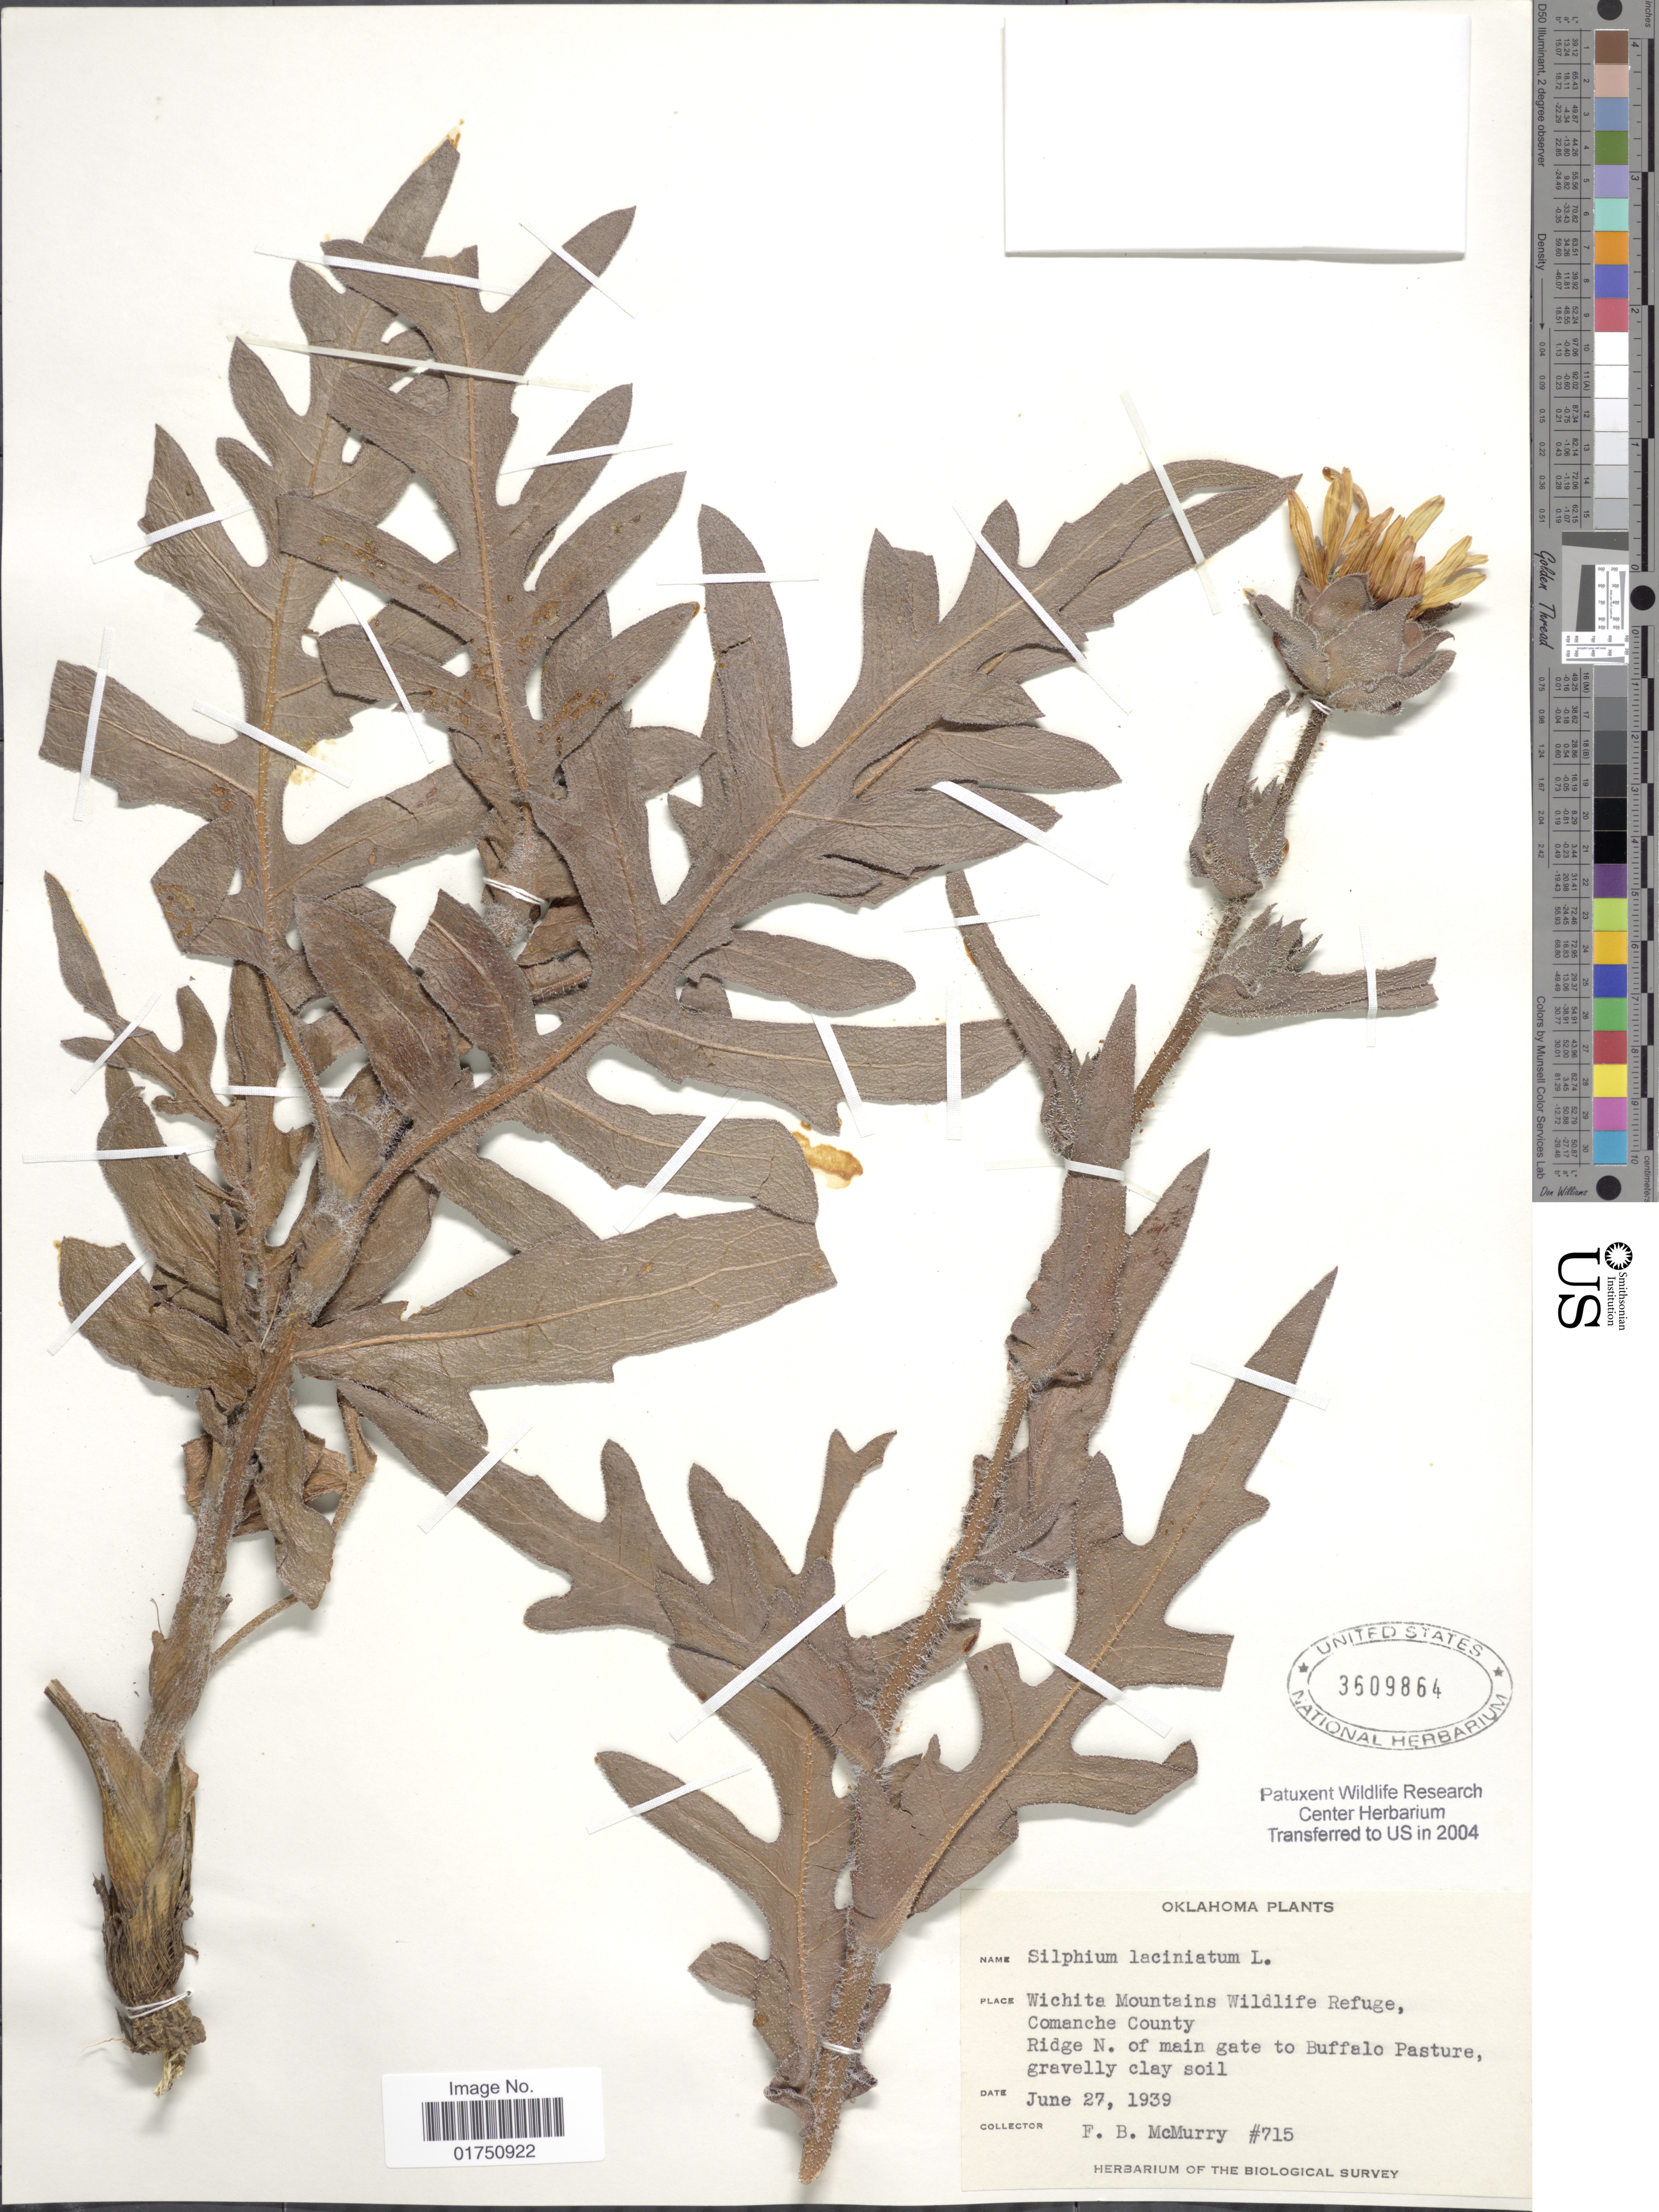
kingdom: Plantae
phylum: Tracheophyta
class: Magnoliopsida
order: Asterales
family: Asteraceae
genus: Silphium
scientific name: Silphium laciniatum var. laciniatum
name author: L.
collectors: F. B. McMurry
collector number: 715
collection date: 1939-06-27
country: United States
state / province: Oklahoma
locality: Wichita Mountains Wildlife Refuge, Comanche County. Ridge N, of main gate to Buffalo Pasture, gravelly clay soil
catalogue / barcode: US 3609864